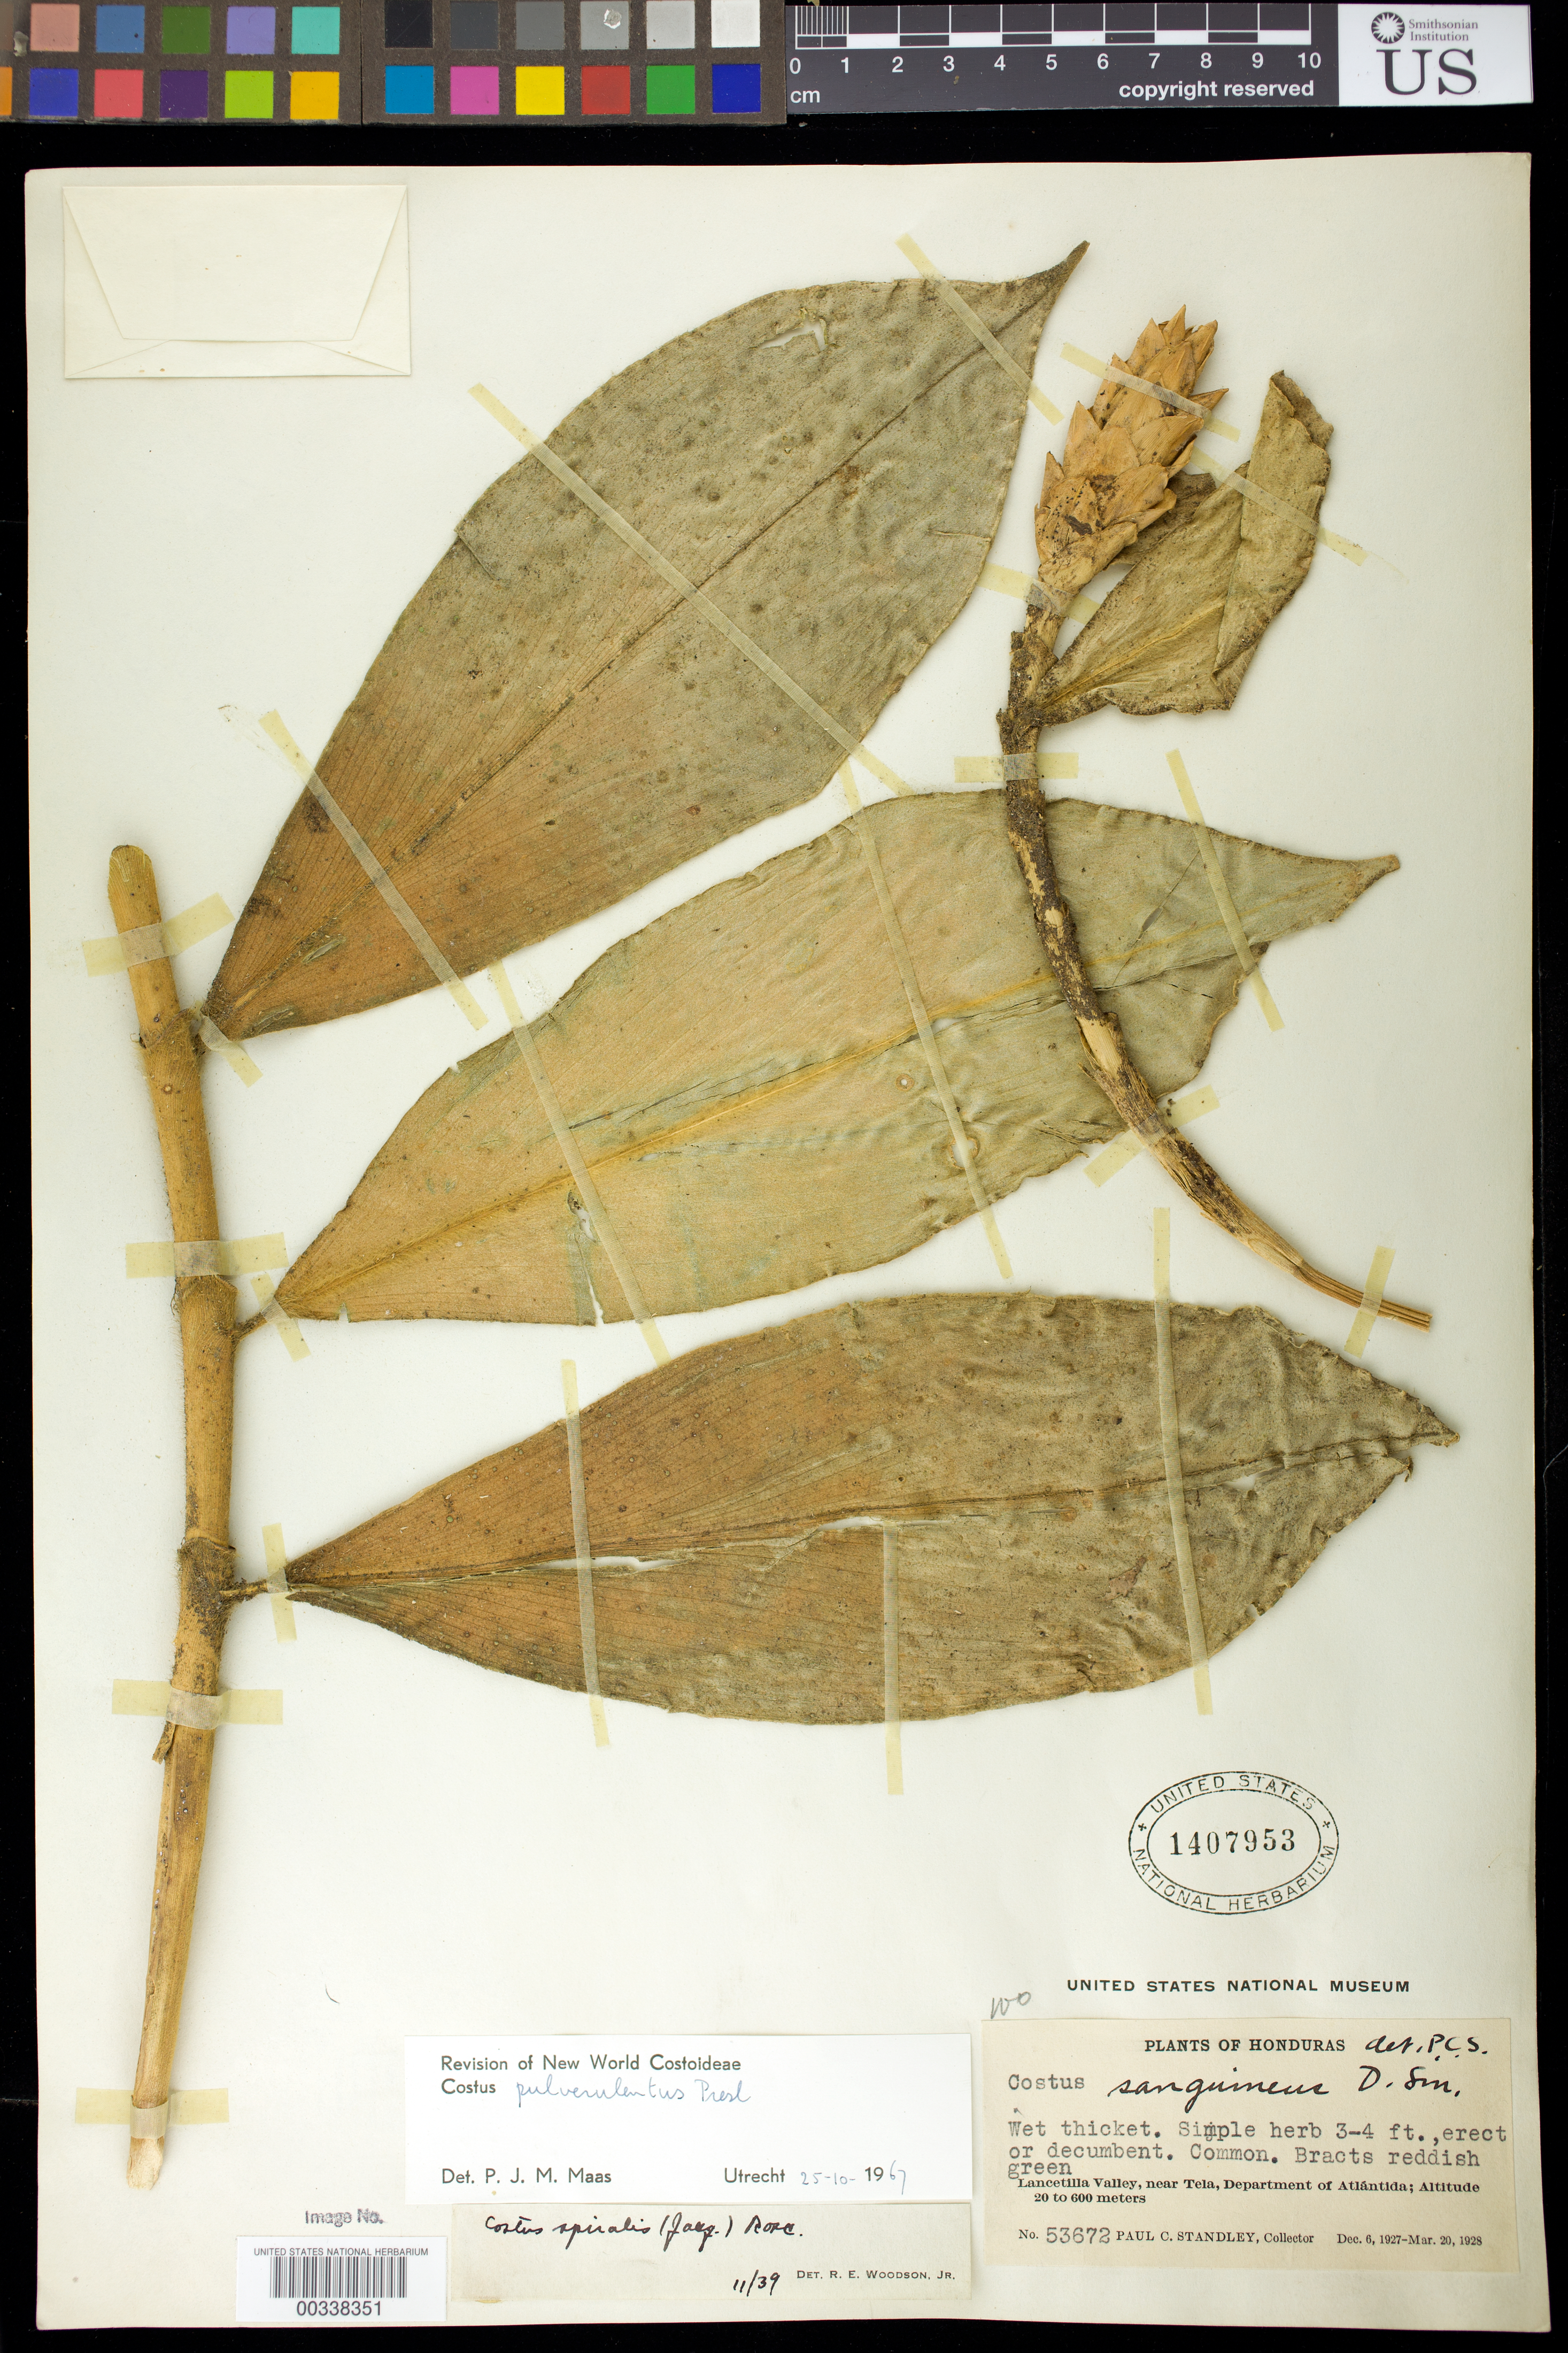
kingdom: Plantae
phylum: Tracheophyta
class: Liliopsida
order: Zingiberales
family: Costaceae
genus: Costus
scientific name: Costus pulverulentus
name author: C. Presl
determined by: Maas, Paul J. M.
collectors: P. C. Standley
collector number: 53672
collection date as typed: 06 Dec 1927 to 20 Mar 1928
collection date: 1927-12-06/1928-03-20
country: Honduras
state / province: Atlántida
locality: Lancetilla Valley, near Tela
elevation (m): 20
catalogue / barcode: US 1407953